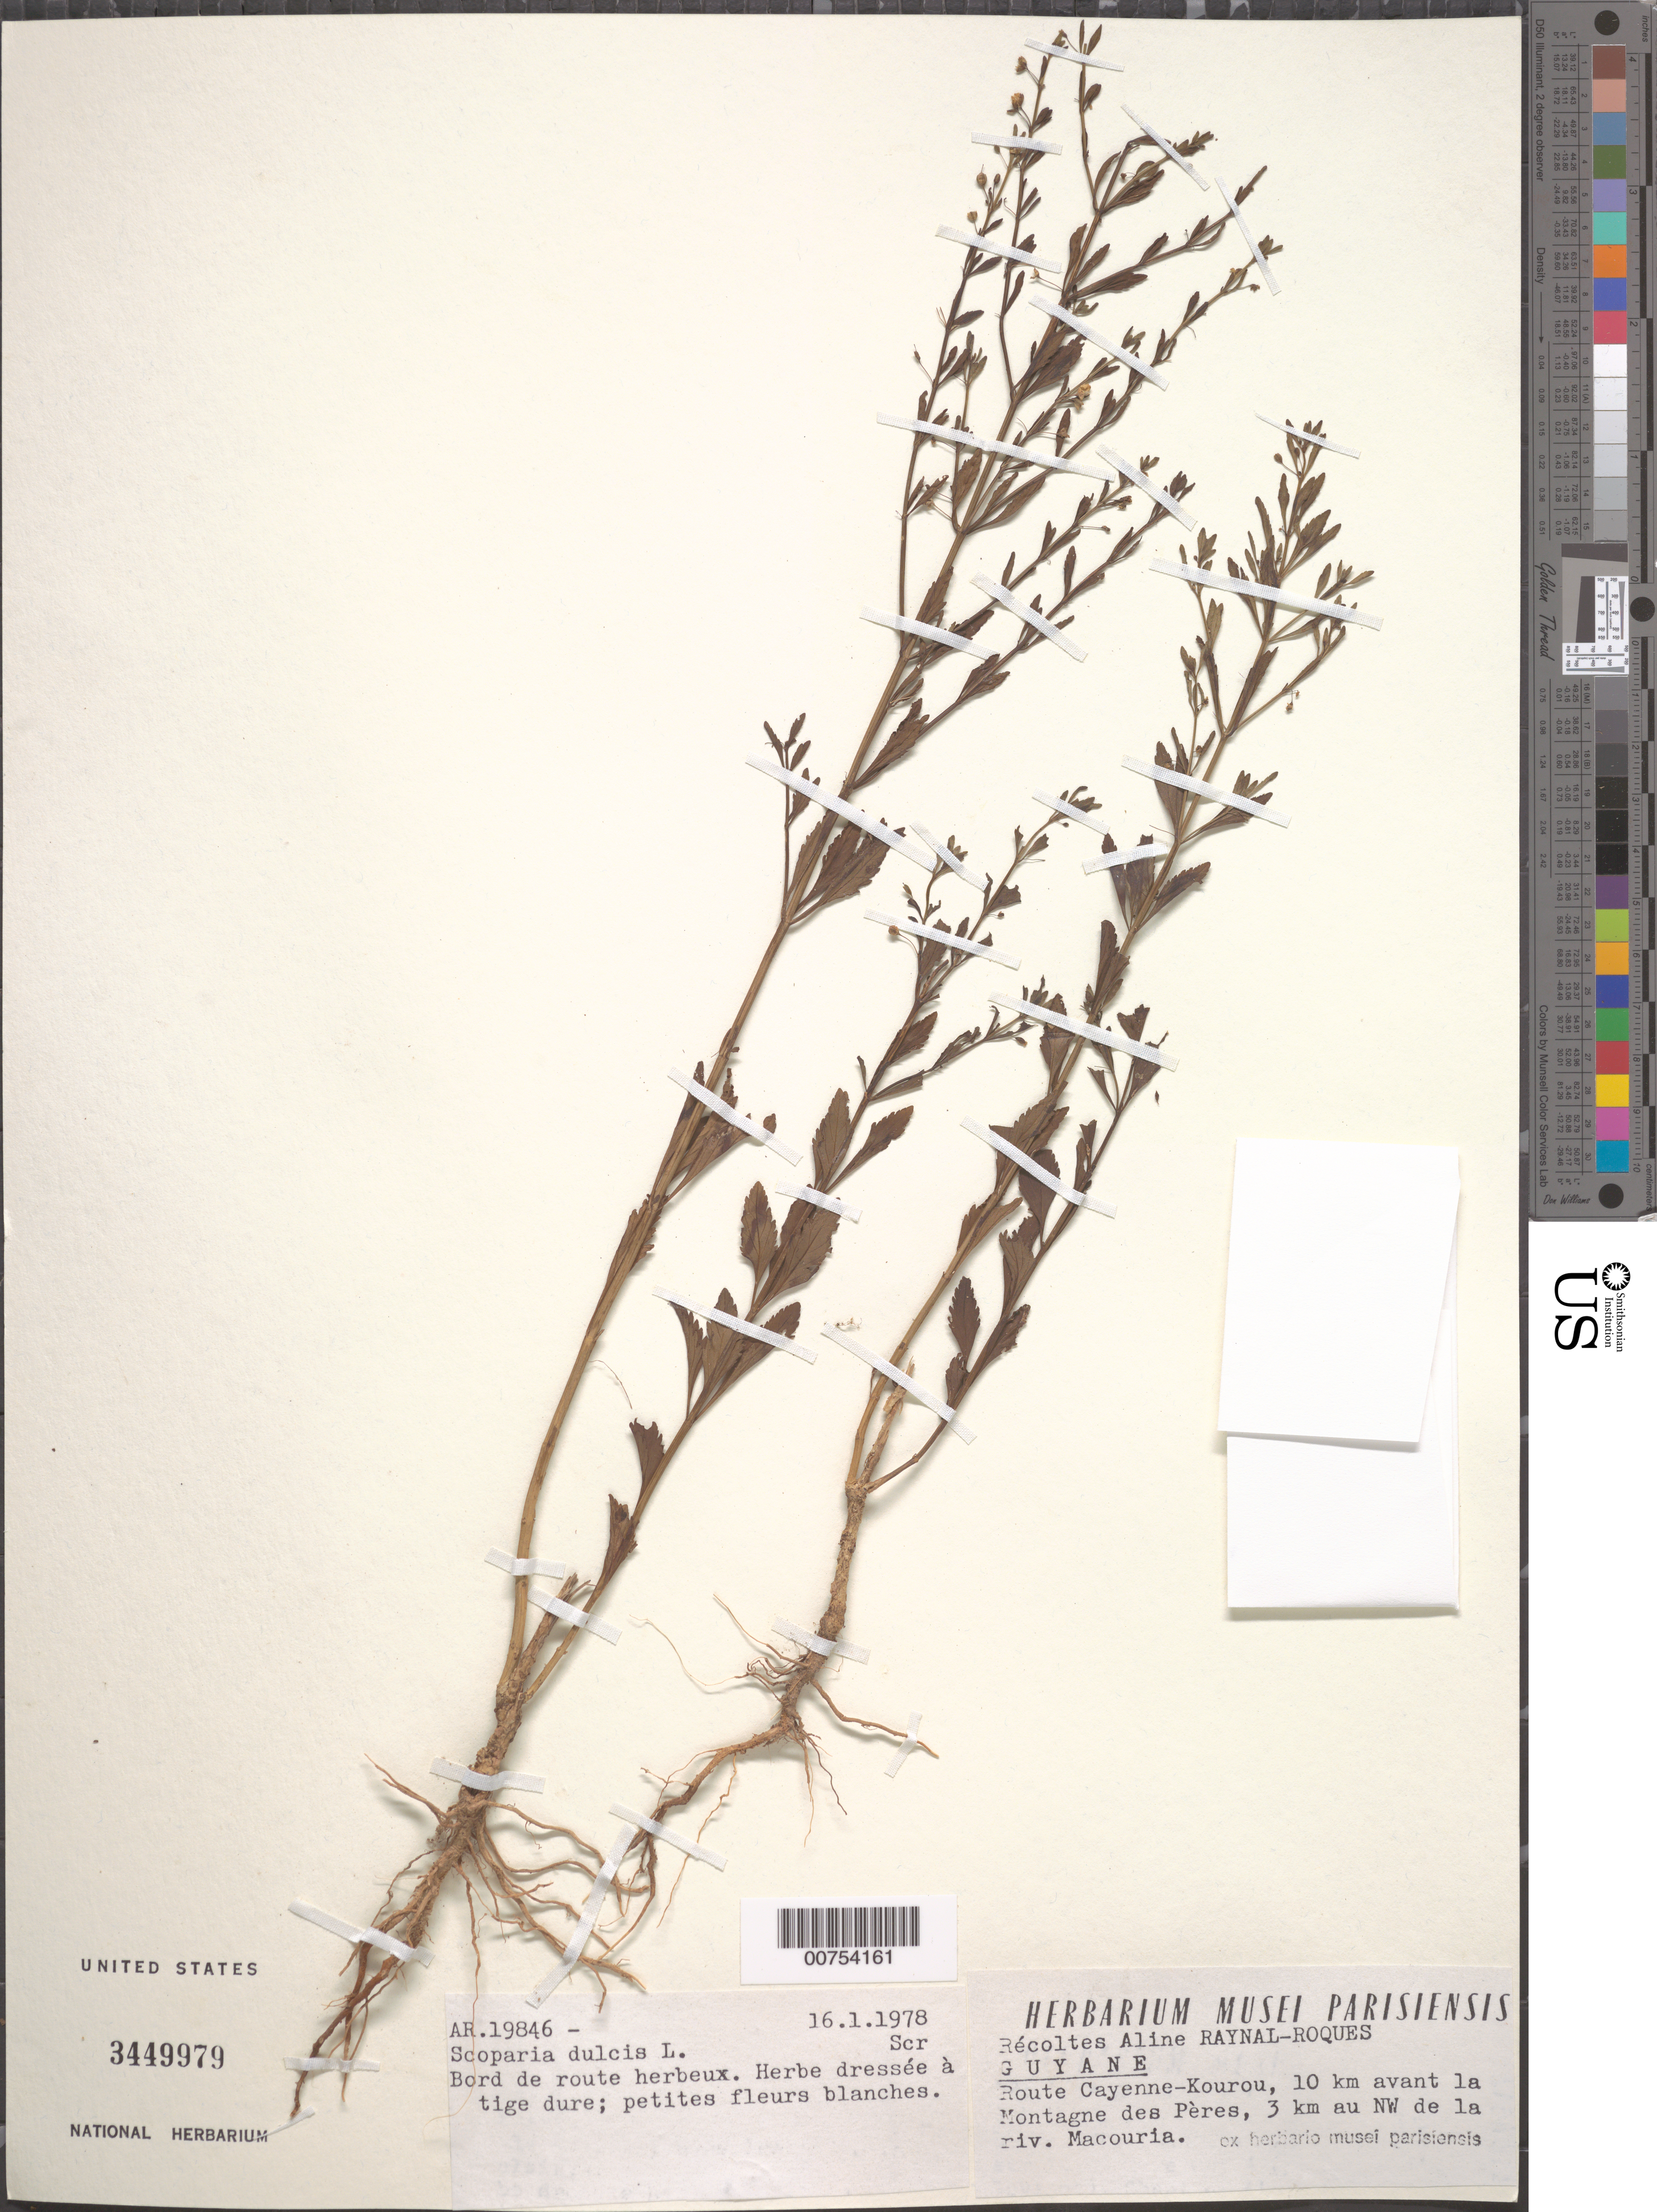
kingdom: Plantae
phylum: Tracheophyta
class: Magnoliopsida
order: Lamiales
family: Plantaginaceae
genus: Scoparia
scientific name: Scoparia dulcis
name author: L.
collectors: A. M. Raynal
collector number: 19846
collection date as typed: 16-Jan-78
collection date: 1978-01-16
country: French Guiana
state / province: Cayenne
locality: Cayenne-Kourou route, 10 km from Montagen des Peres, 3 km NW of Macouria R.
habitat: Bord de route herbeux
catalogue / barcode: US 3449979